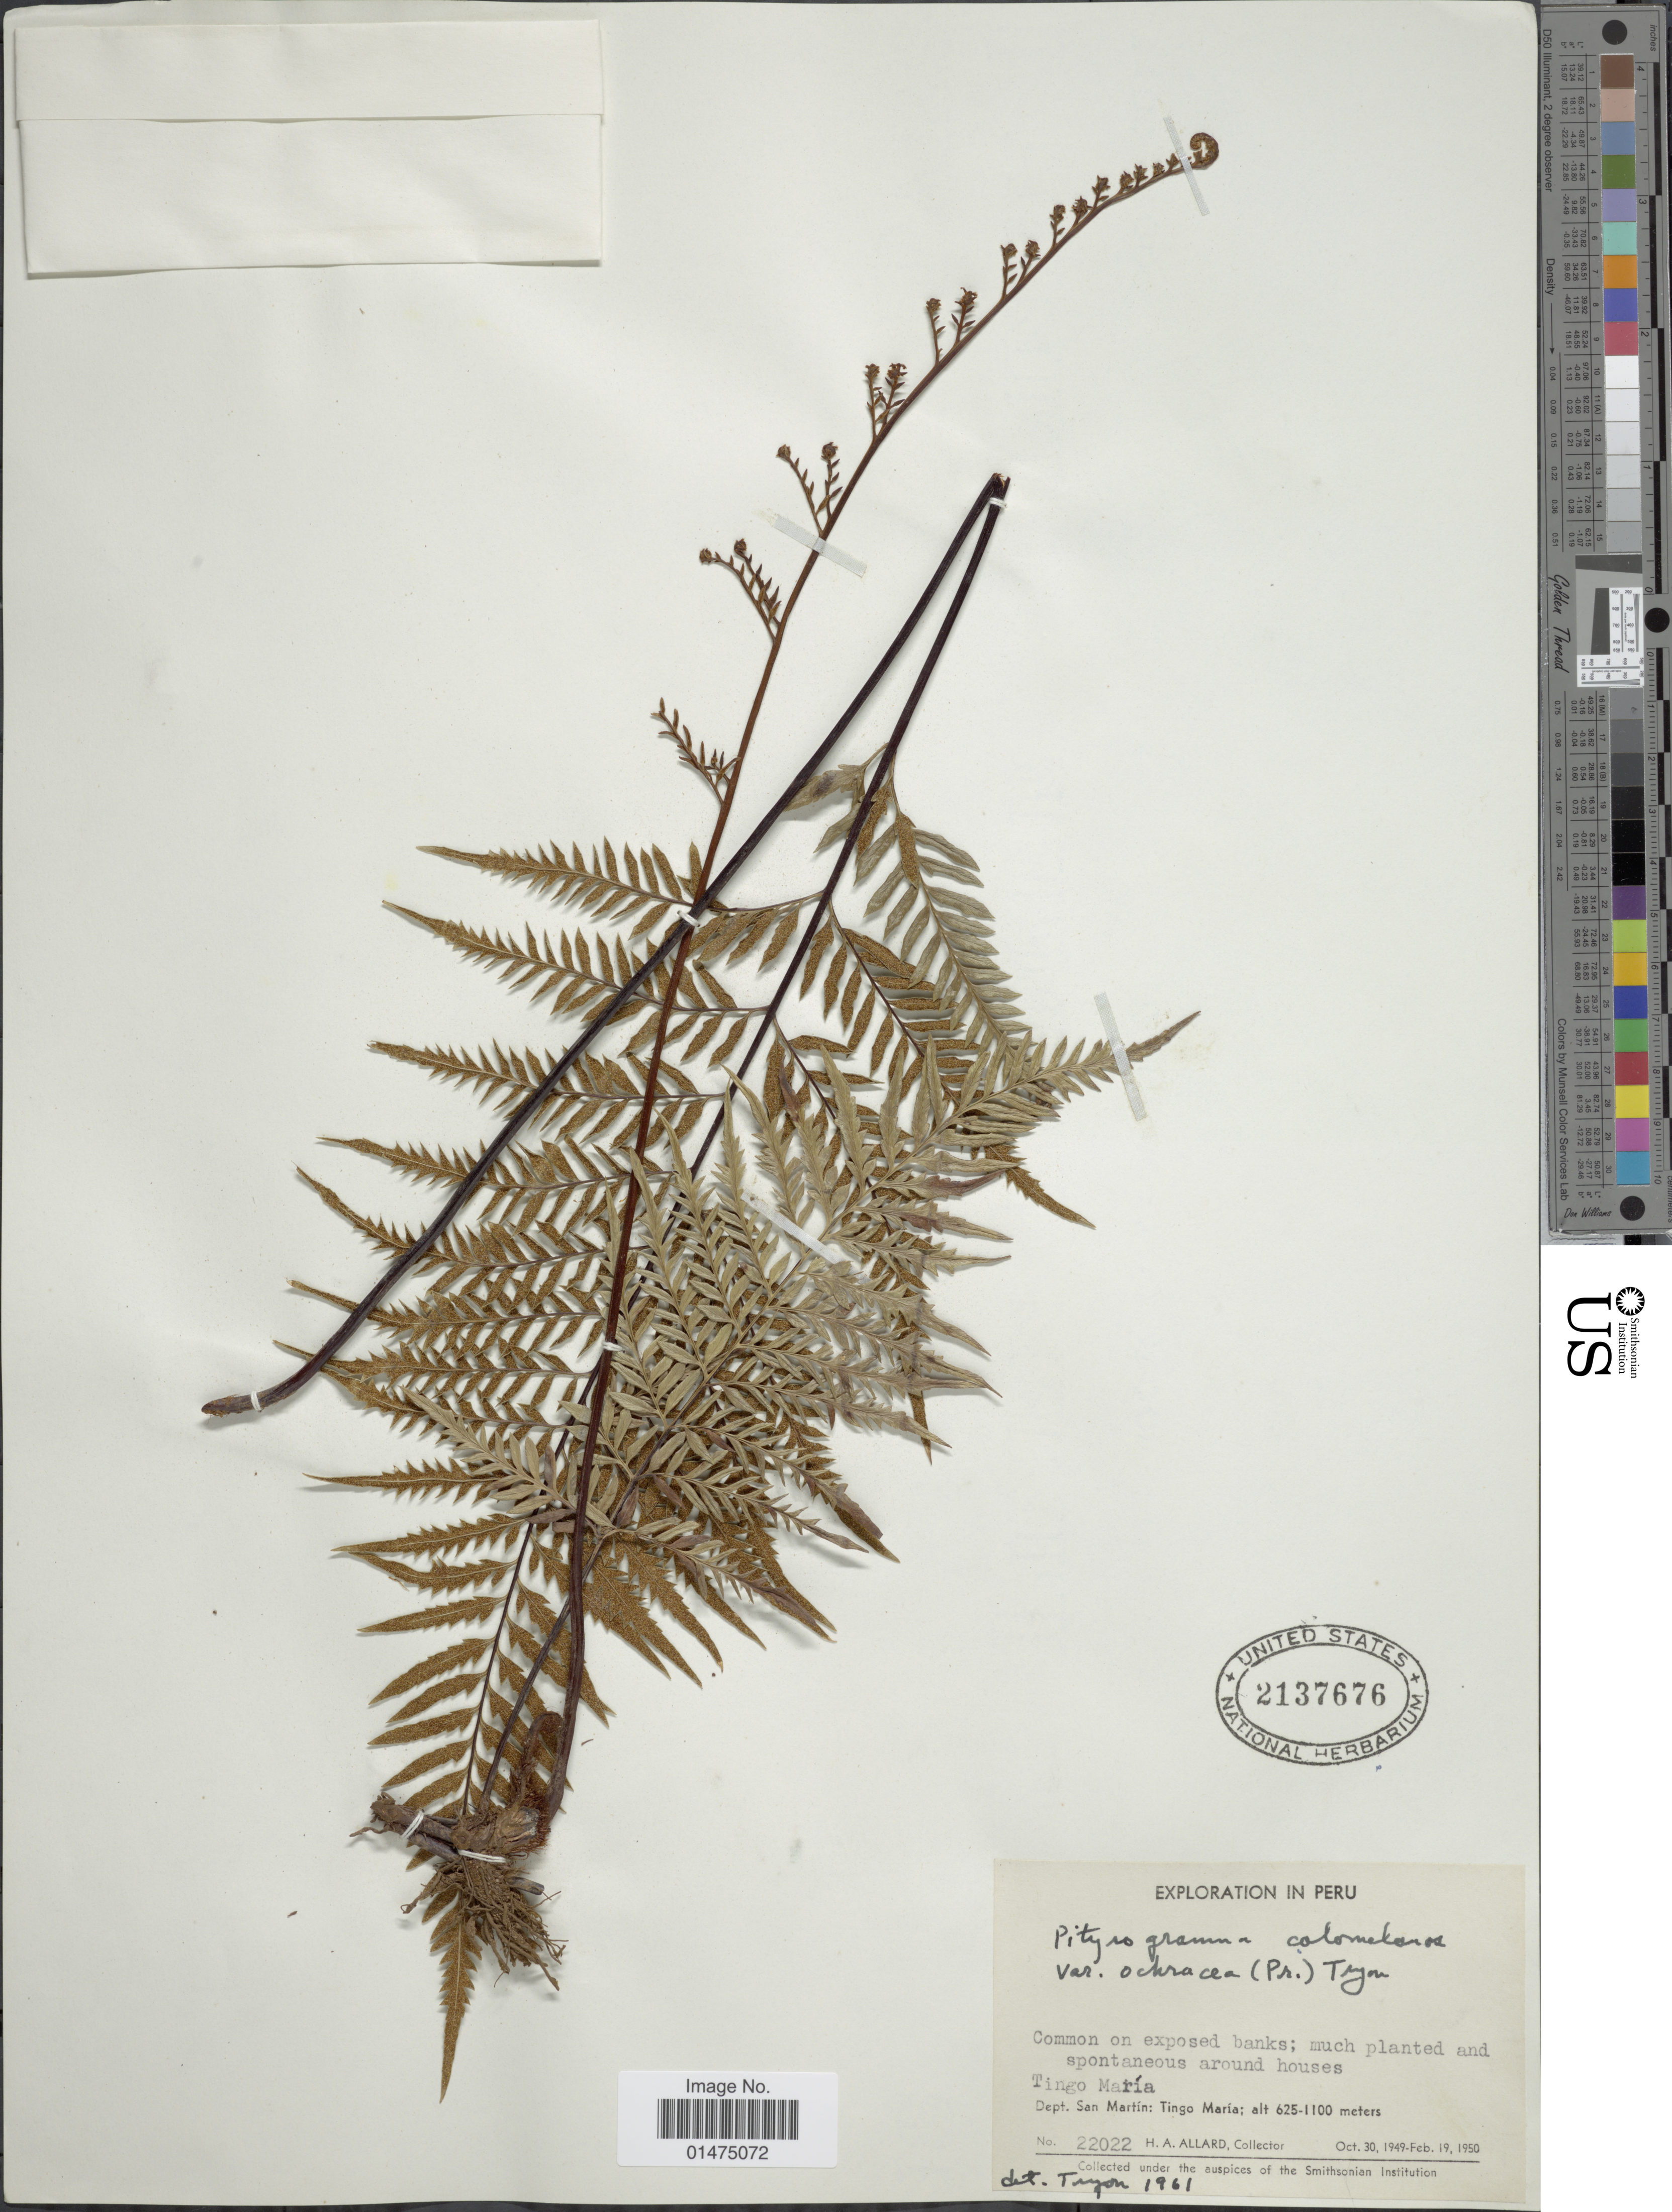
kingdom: Plantae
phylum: Tracheophyta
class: Polypodiopsida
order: Polypodiales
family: Pteridaceae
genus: Pityrogramma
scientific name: Pityrogramma ochracea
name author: (C. Presl) Domin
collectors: H. A. Allard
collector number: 22022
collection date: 1949-10-30/1950-02-19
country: Peru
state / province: San Martín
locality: Tingo Maria, Dept. San Martin, Tingo Maria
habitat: on exposed banks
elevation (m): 625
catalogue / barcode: US 2137676